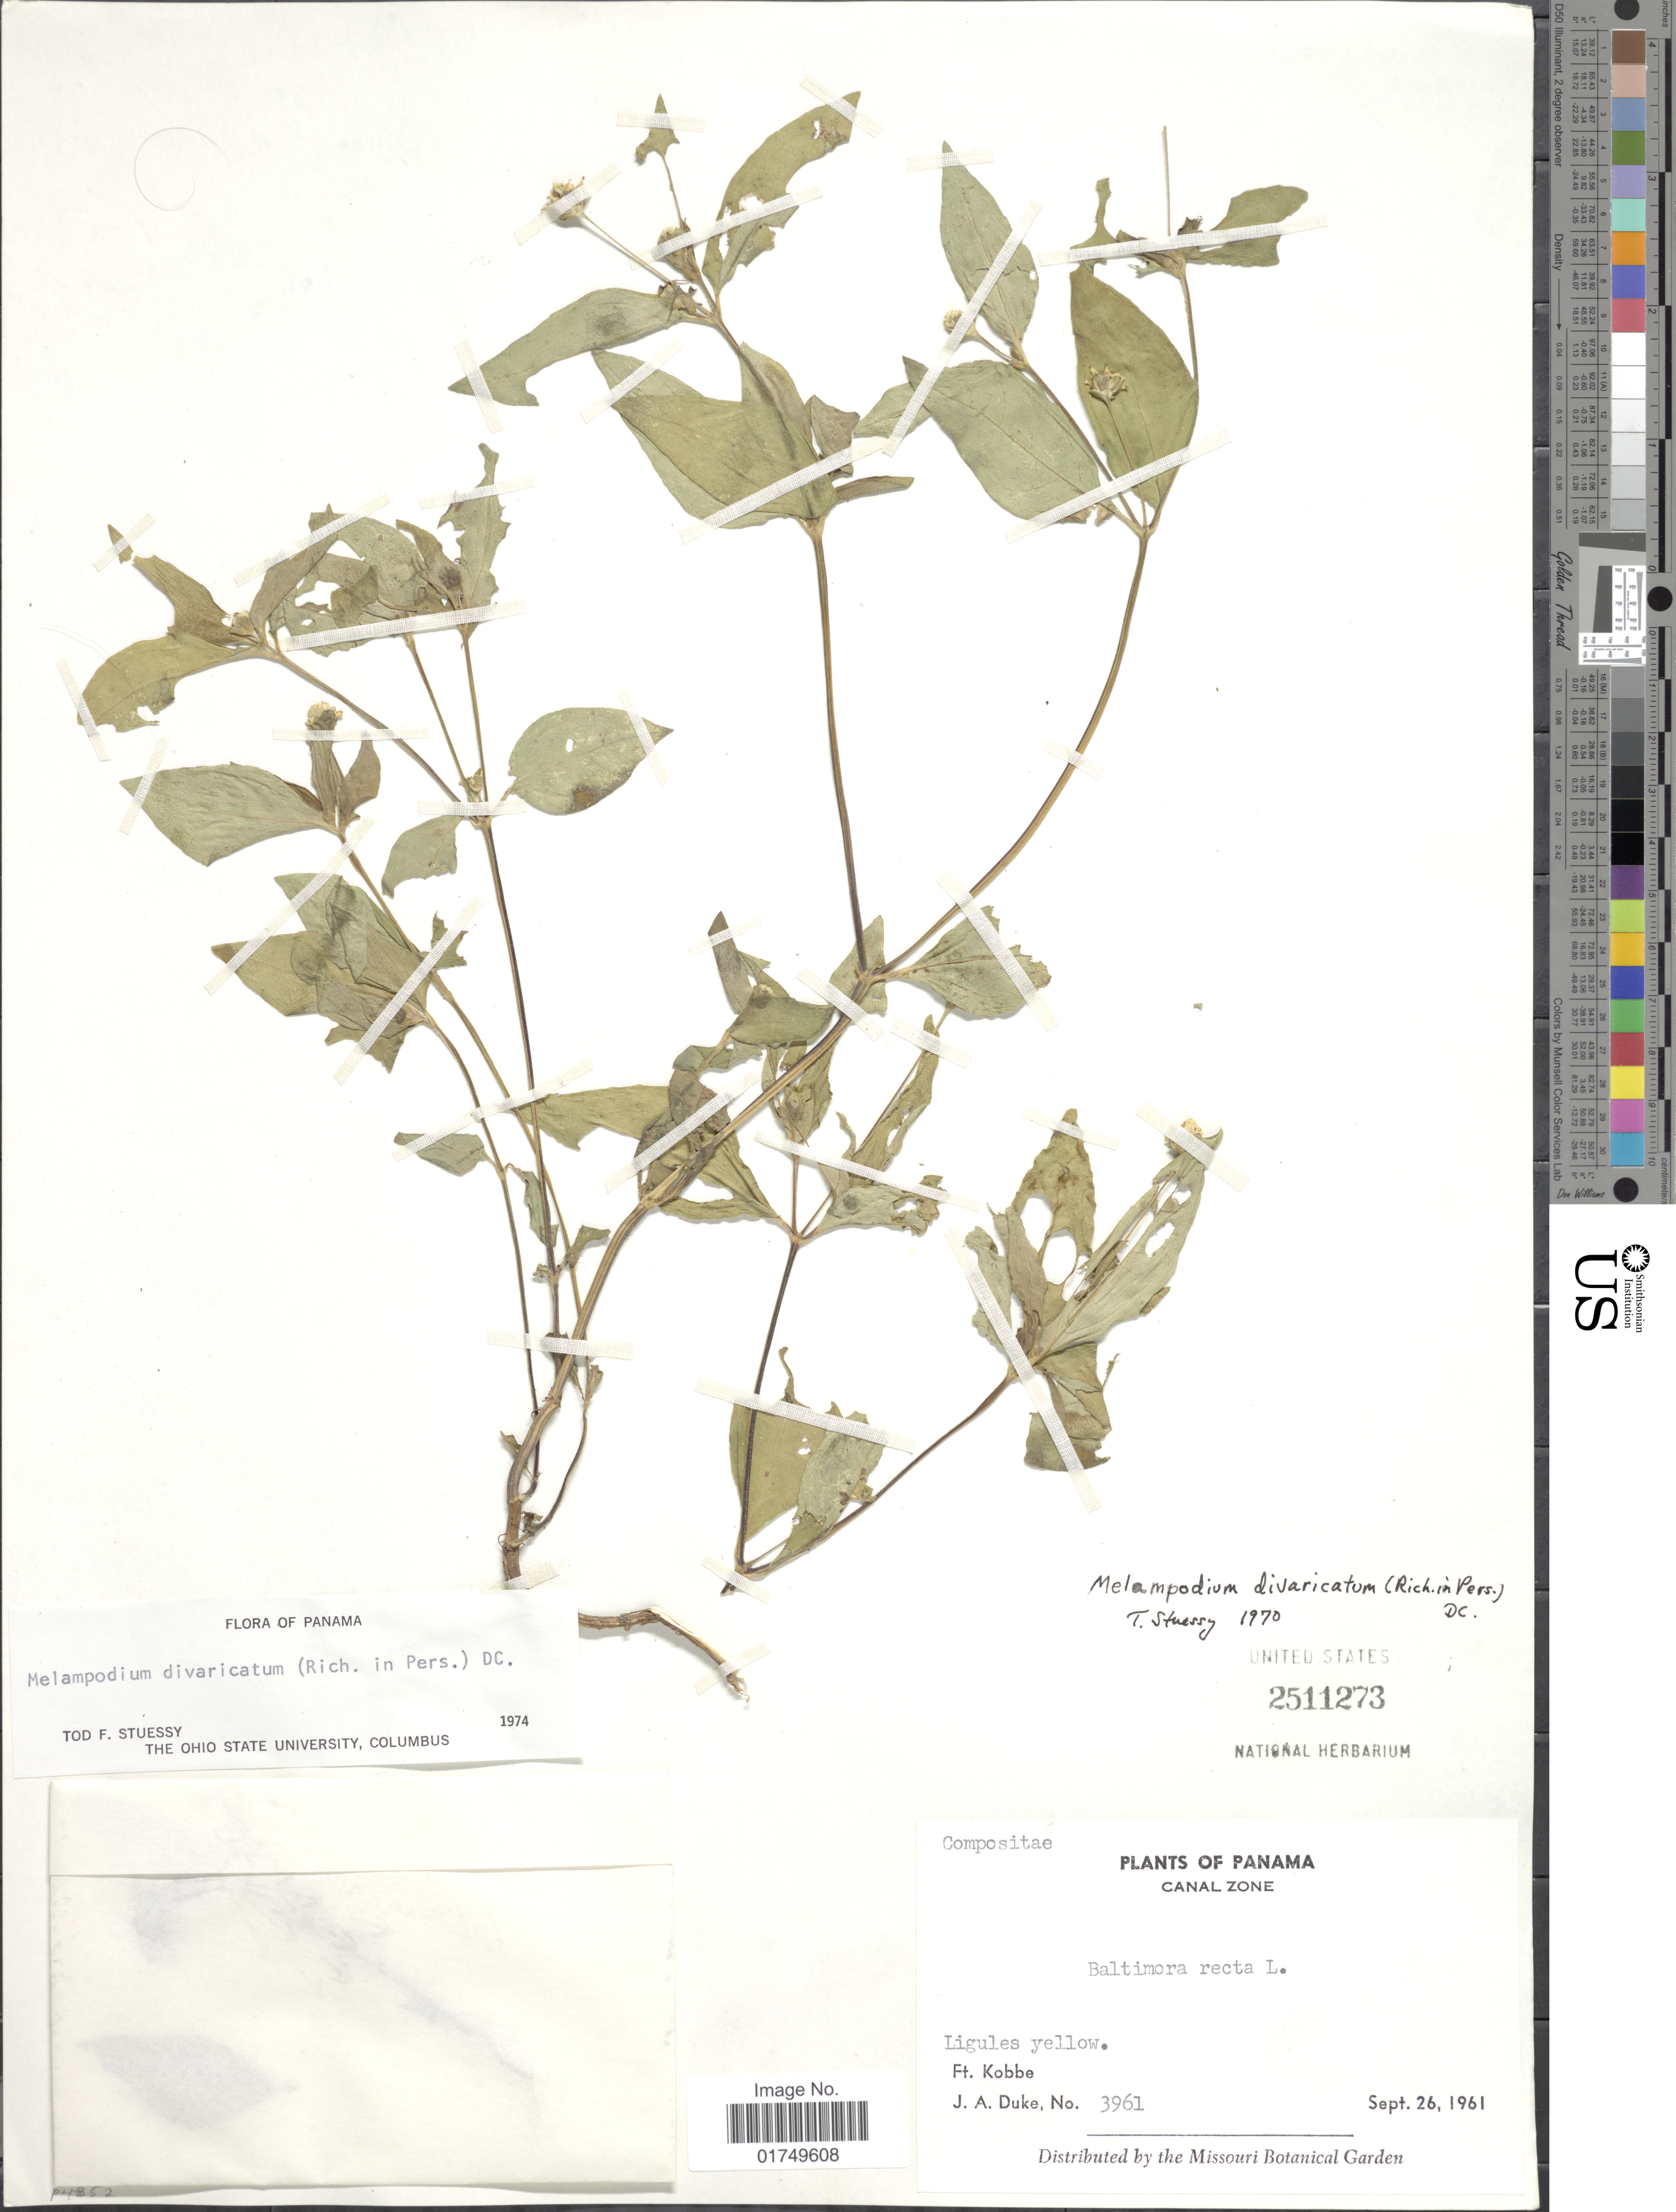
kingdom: Plantae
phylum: Tracheophyta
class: Magnoliopsida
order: Asterales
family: Asteraceae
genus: Melampodium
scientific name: Melampodium divaricatum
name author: (Rich.) DC.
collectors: J. A. Duke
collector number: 3961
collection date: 1961-09-26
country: Panama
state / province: Colón / Panamá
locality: Canal Zone, Ft. Kobbe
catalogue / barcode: US 2511273